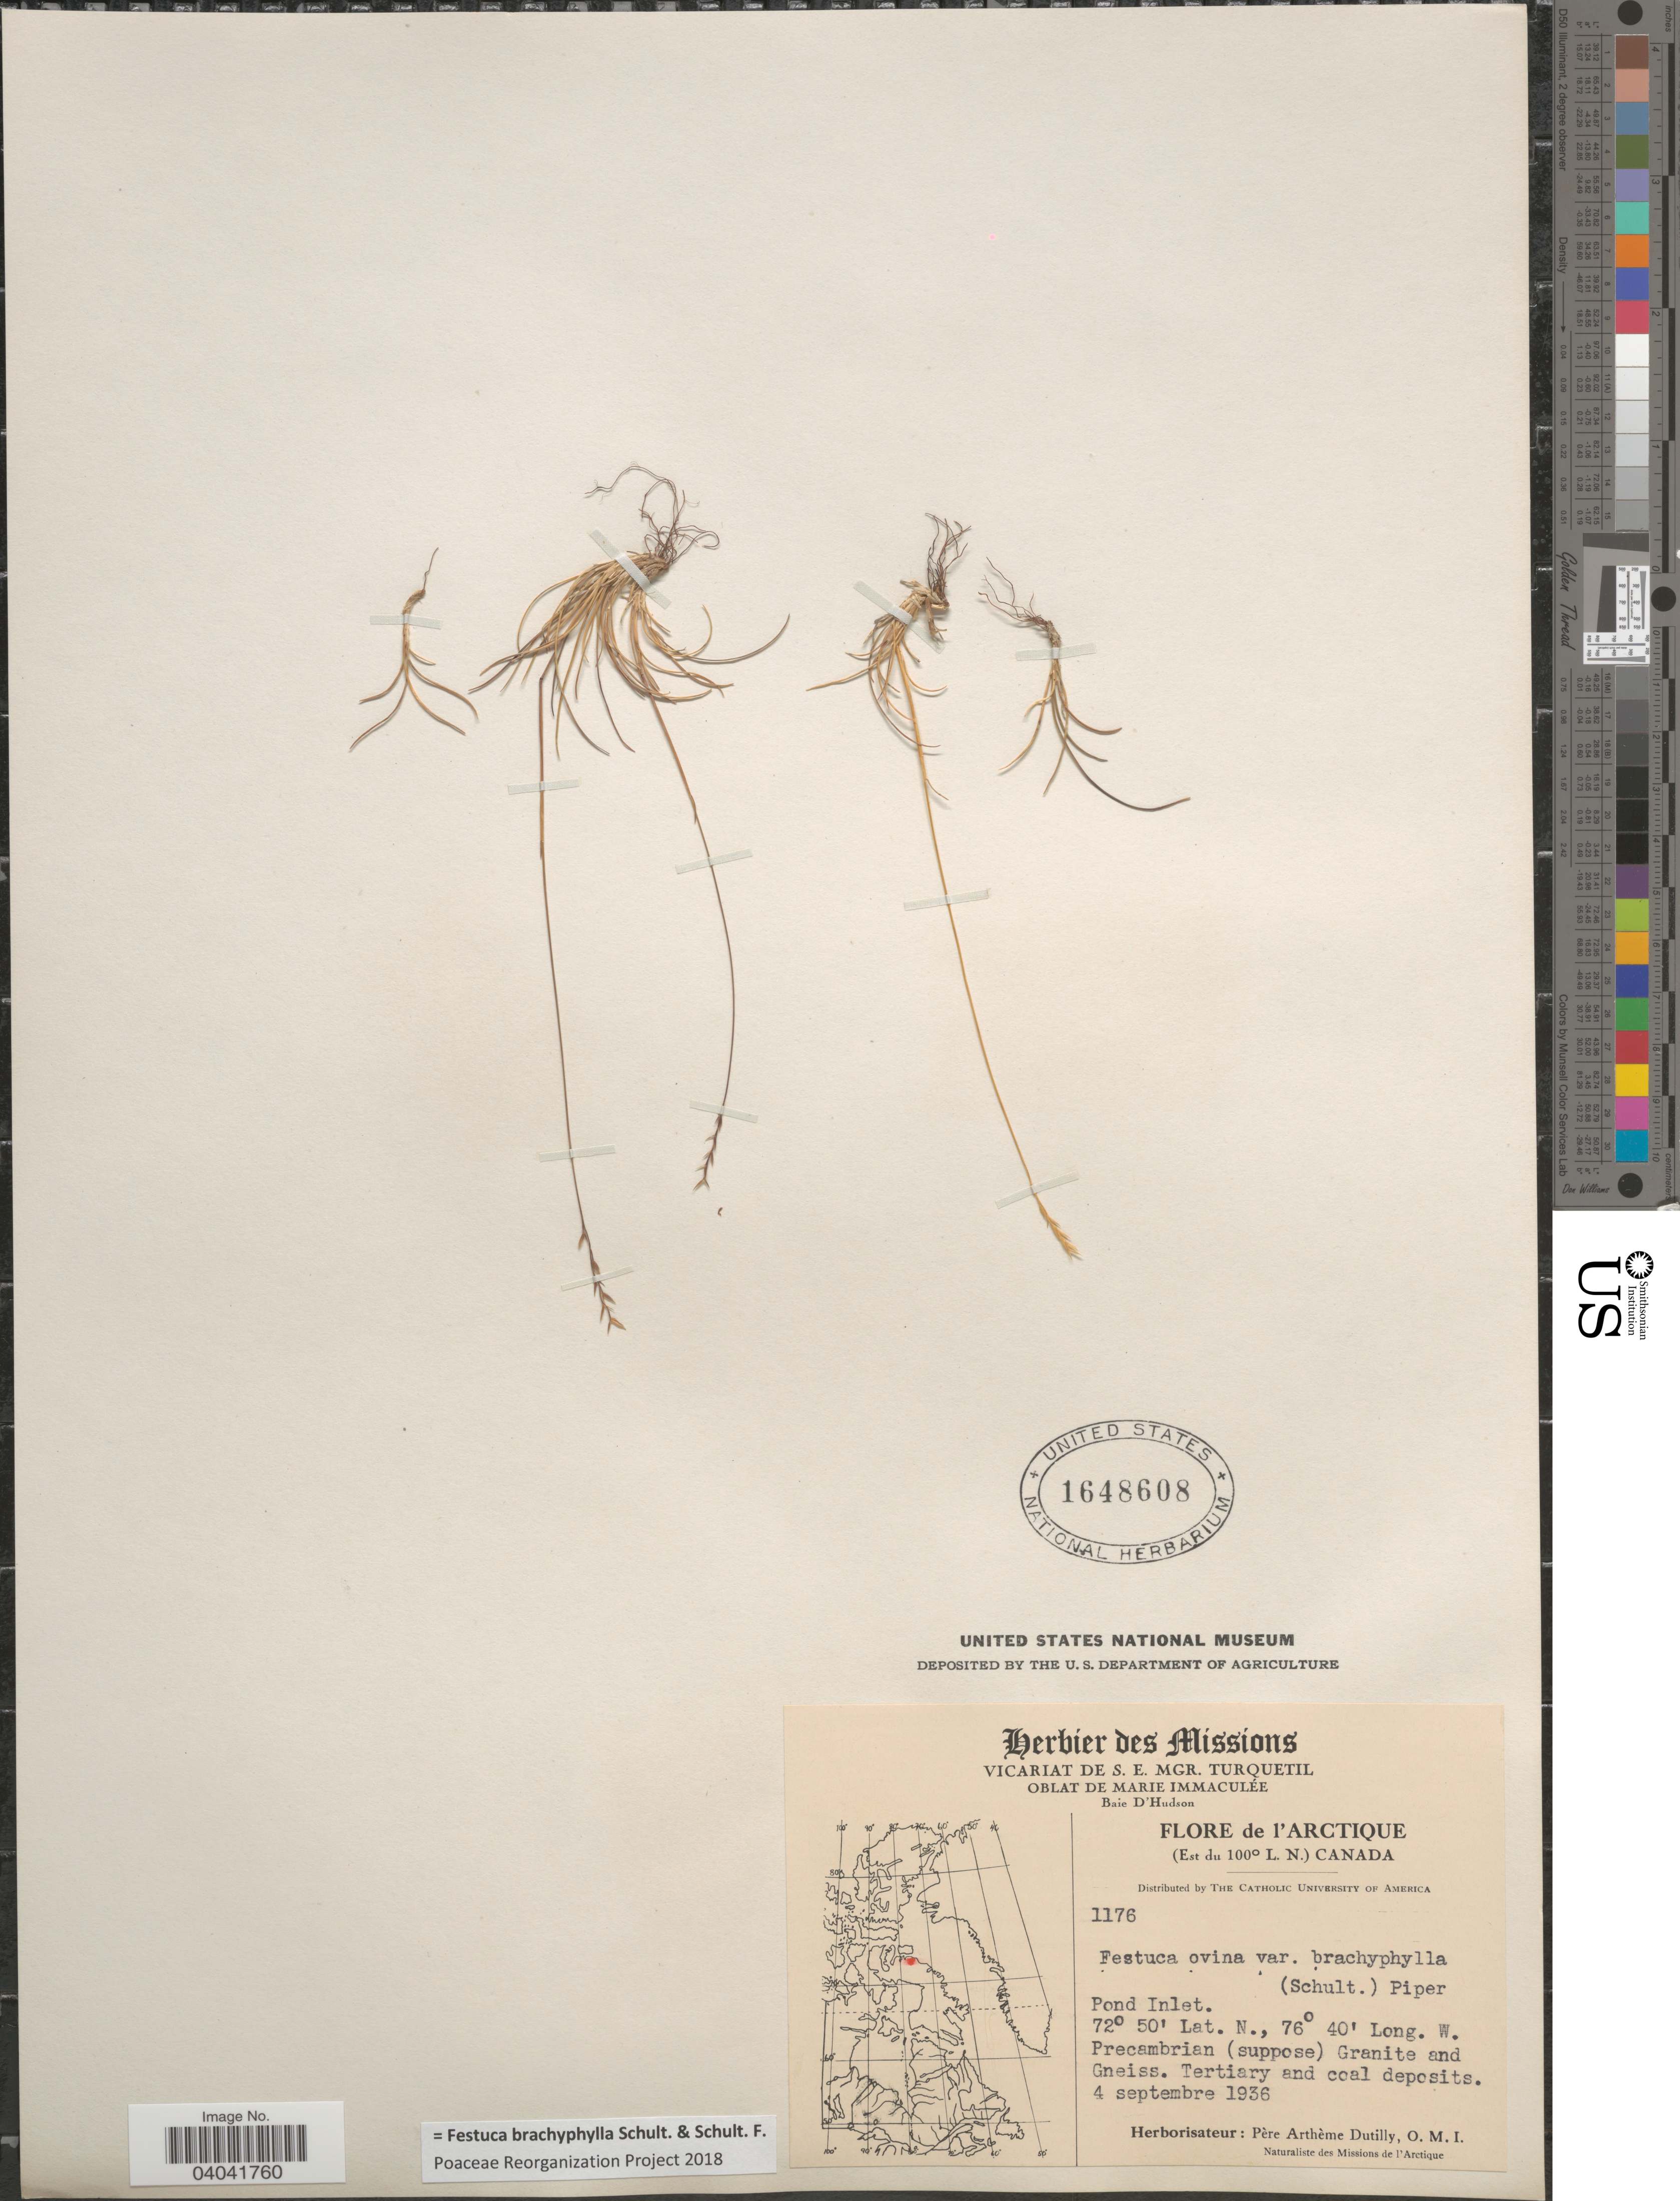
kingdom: Plantae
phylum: Tracheophyta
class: Liliopsida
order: Poales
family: Poaceae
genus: Festuca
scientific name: Festuca brachyphylla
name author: Schult. & Schult. f.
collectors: P. Dutilly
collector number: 1176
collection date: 1936-09-04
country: Canada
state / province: Nunavut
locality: L'Arctique (Est du 100° L. N.) Pond Inlet.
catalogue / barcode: US 1648608